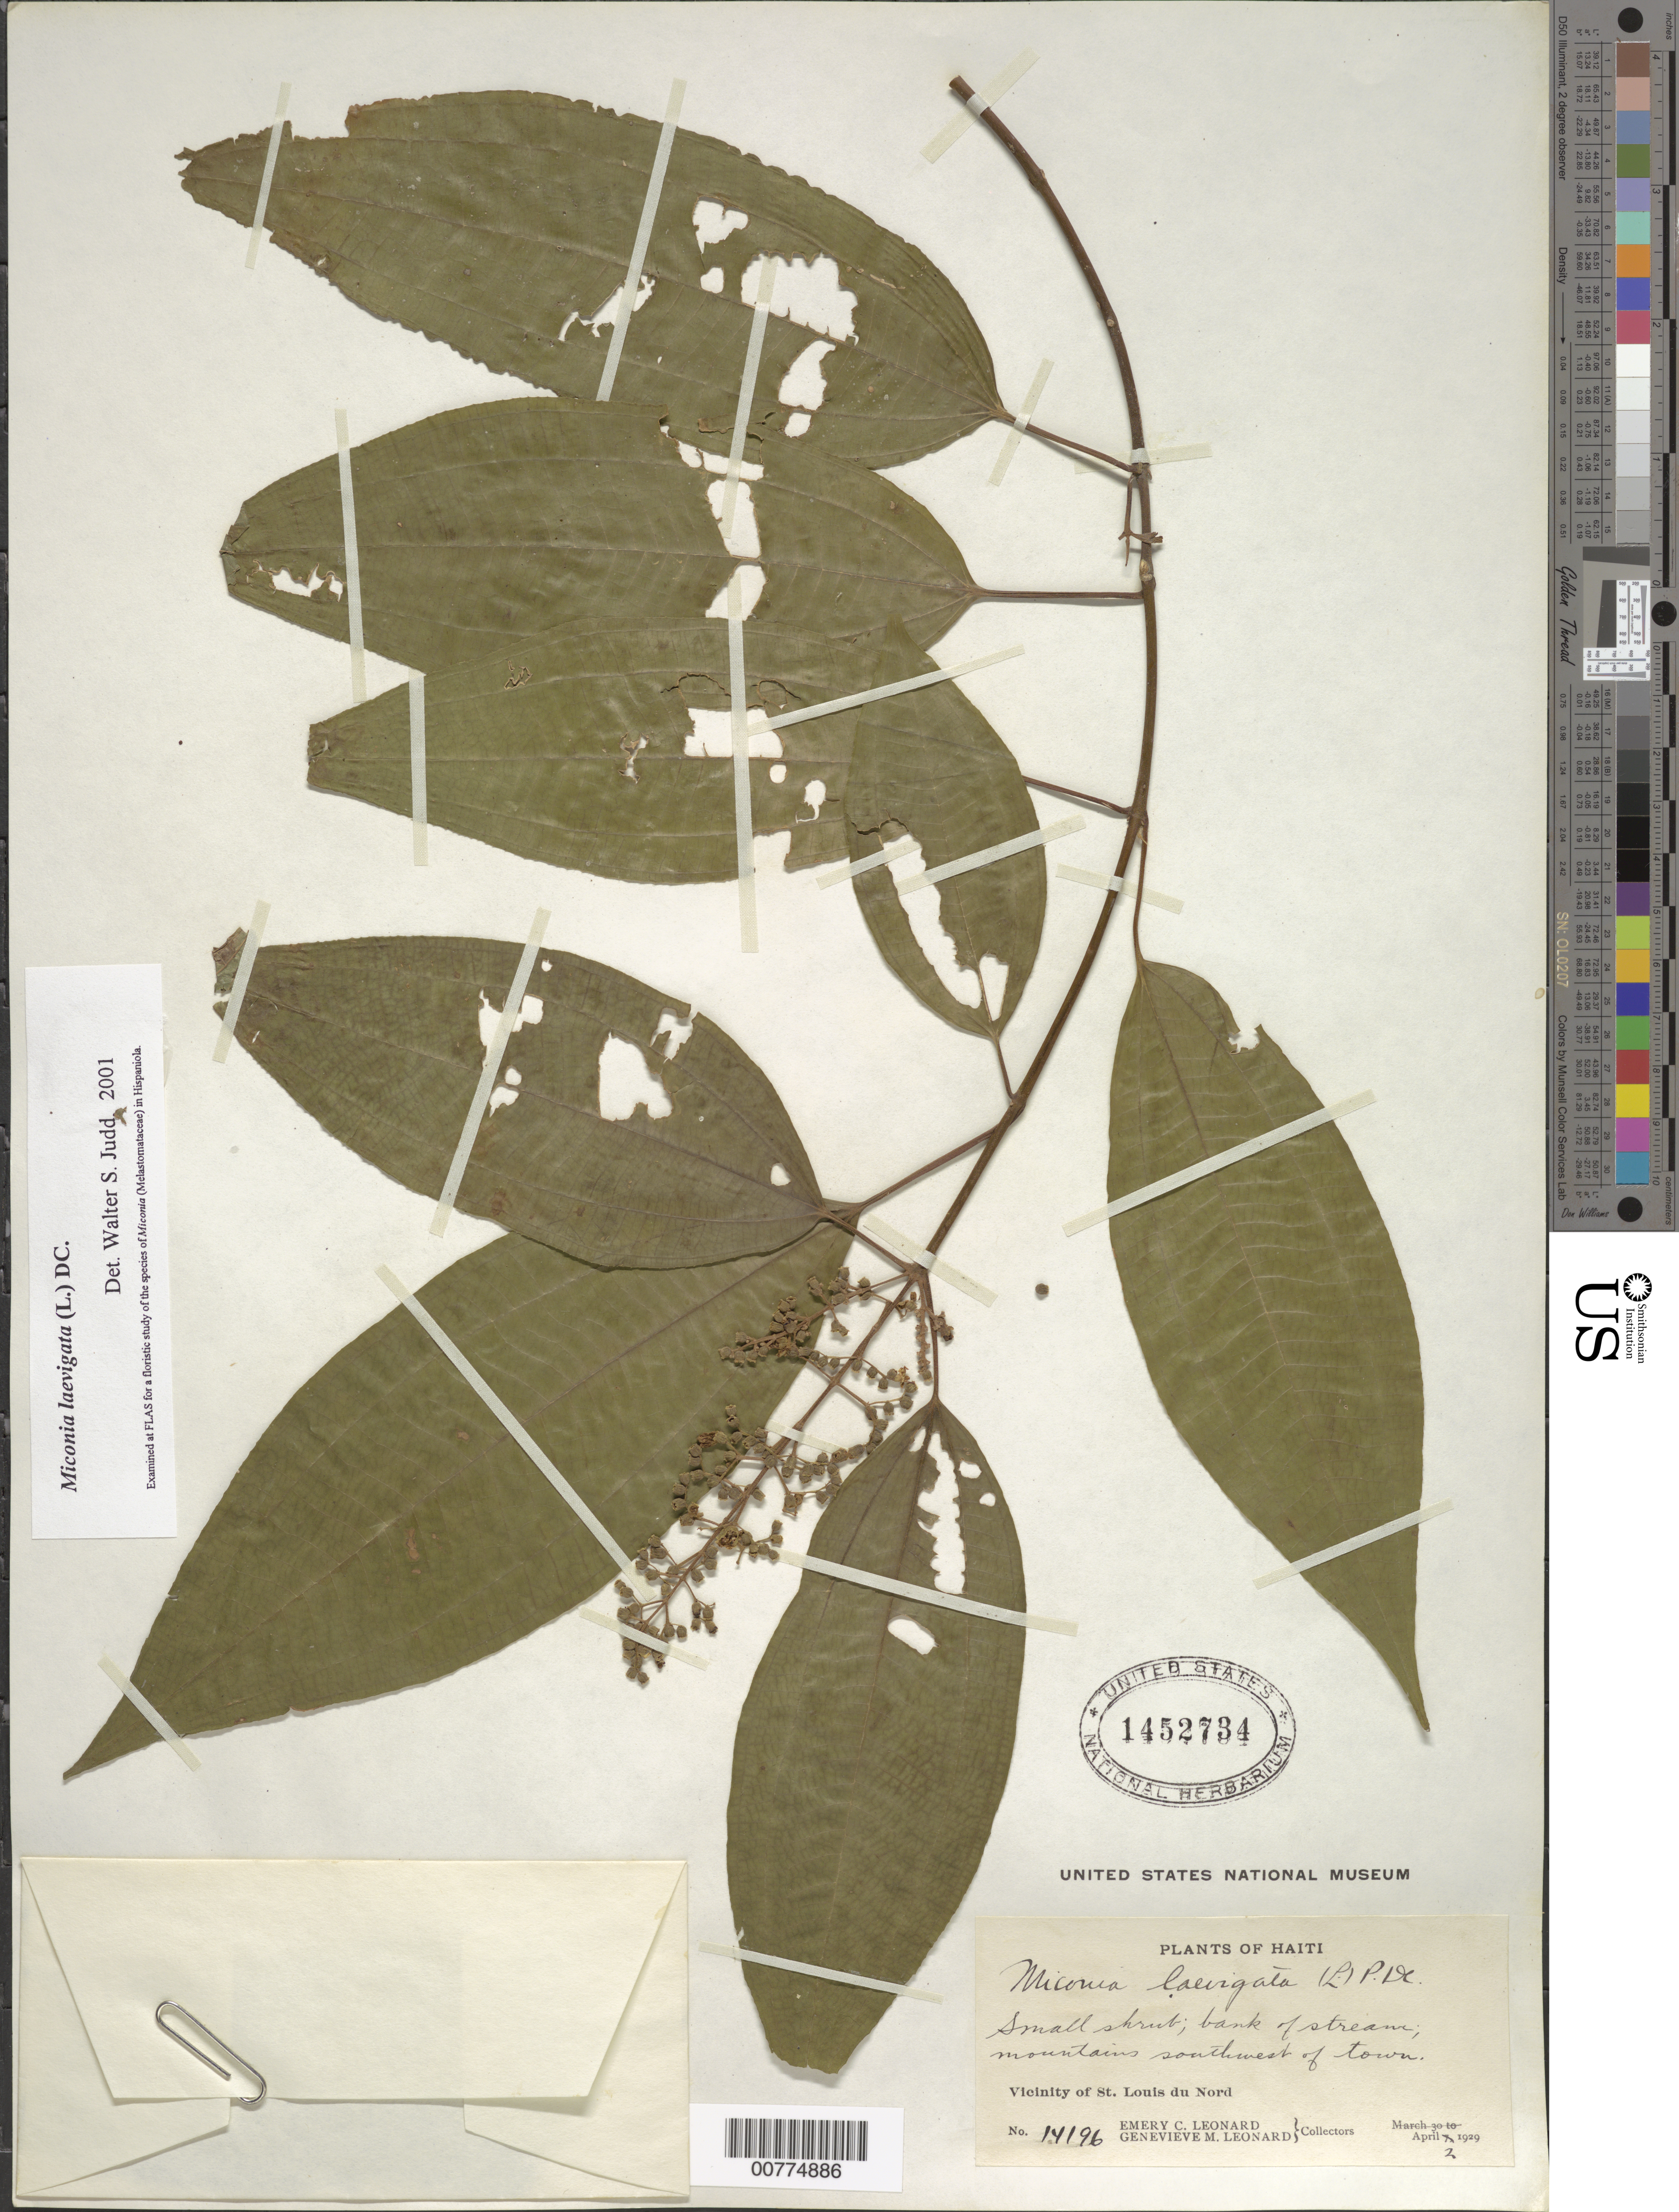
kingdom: Plantae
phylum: Tracheophyta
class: Magnoliopsida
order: Myrtales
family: Melastomataceae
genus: Miconia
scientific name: Miconia laevigata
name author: (L.) D. Don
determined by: Judd, Walter S.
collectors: E. C. Leonard & G. M. Leonard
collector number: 14196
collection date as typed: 02 Apr 1929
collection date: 1929-04-02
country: Haiti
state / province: Nord-Ouest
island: Hispaniola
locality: Vicinity of Sl. Louis du Nord, mountains southeast of town.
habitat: Bank of stream.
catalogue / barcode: US 1452734